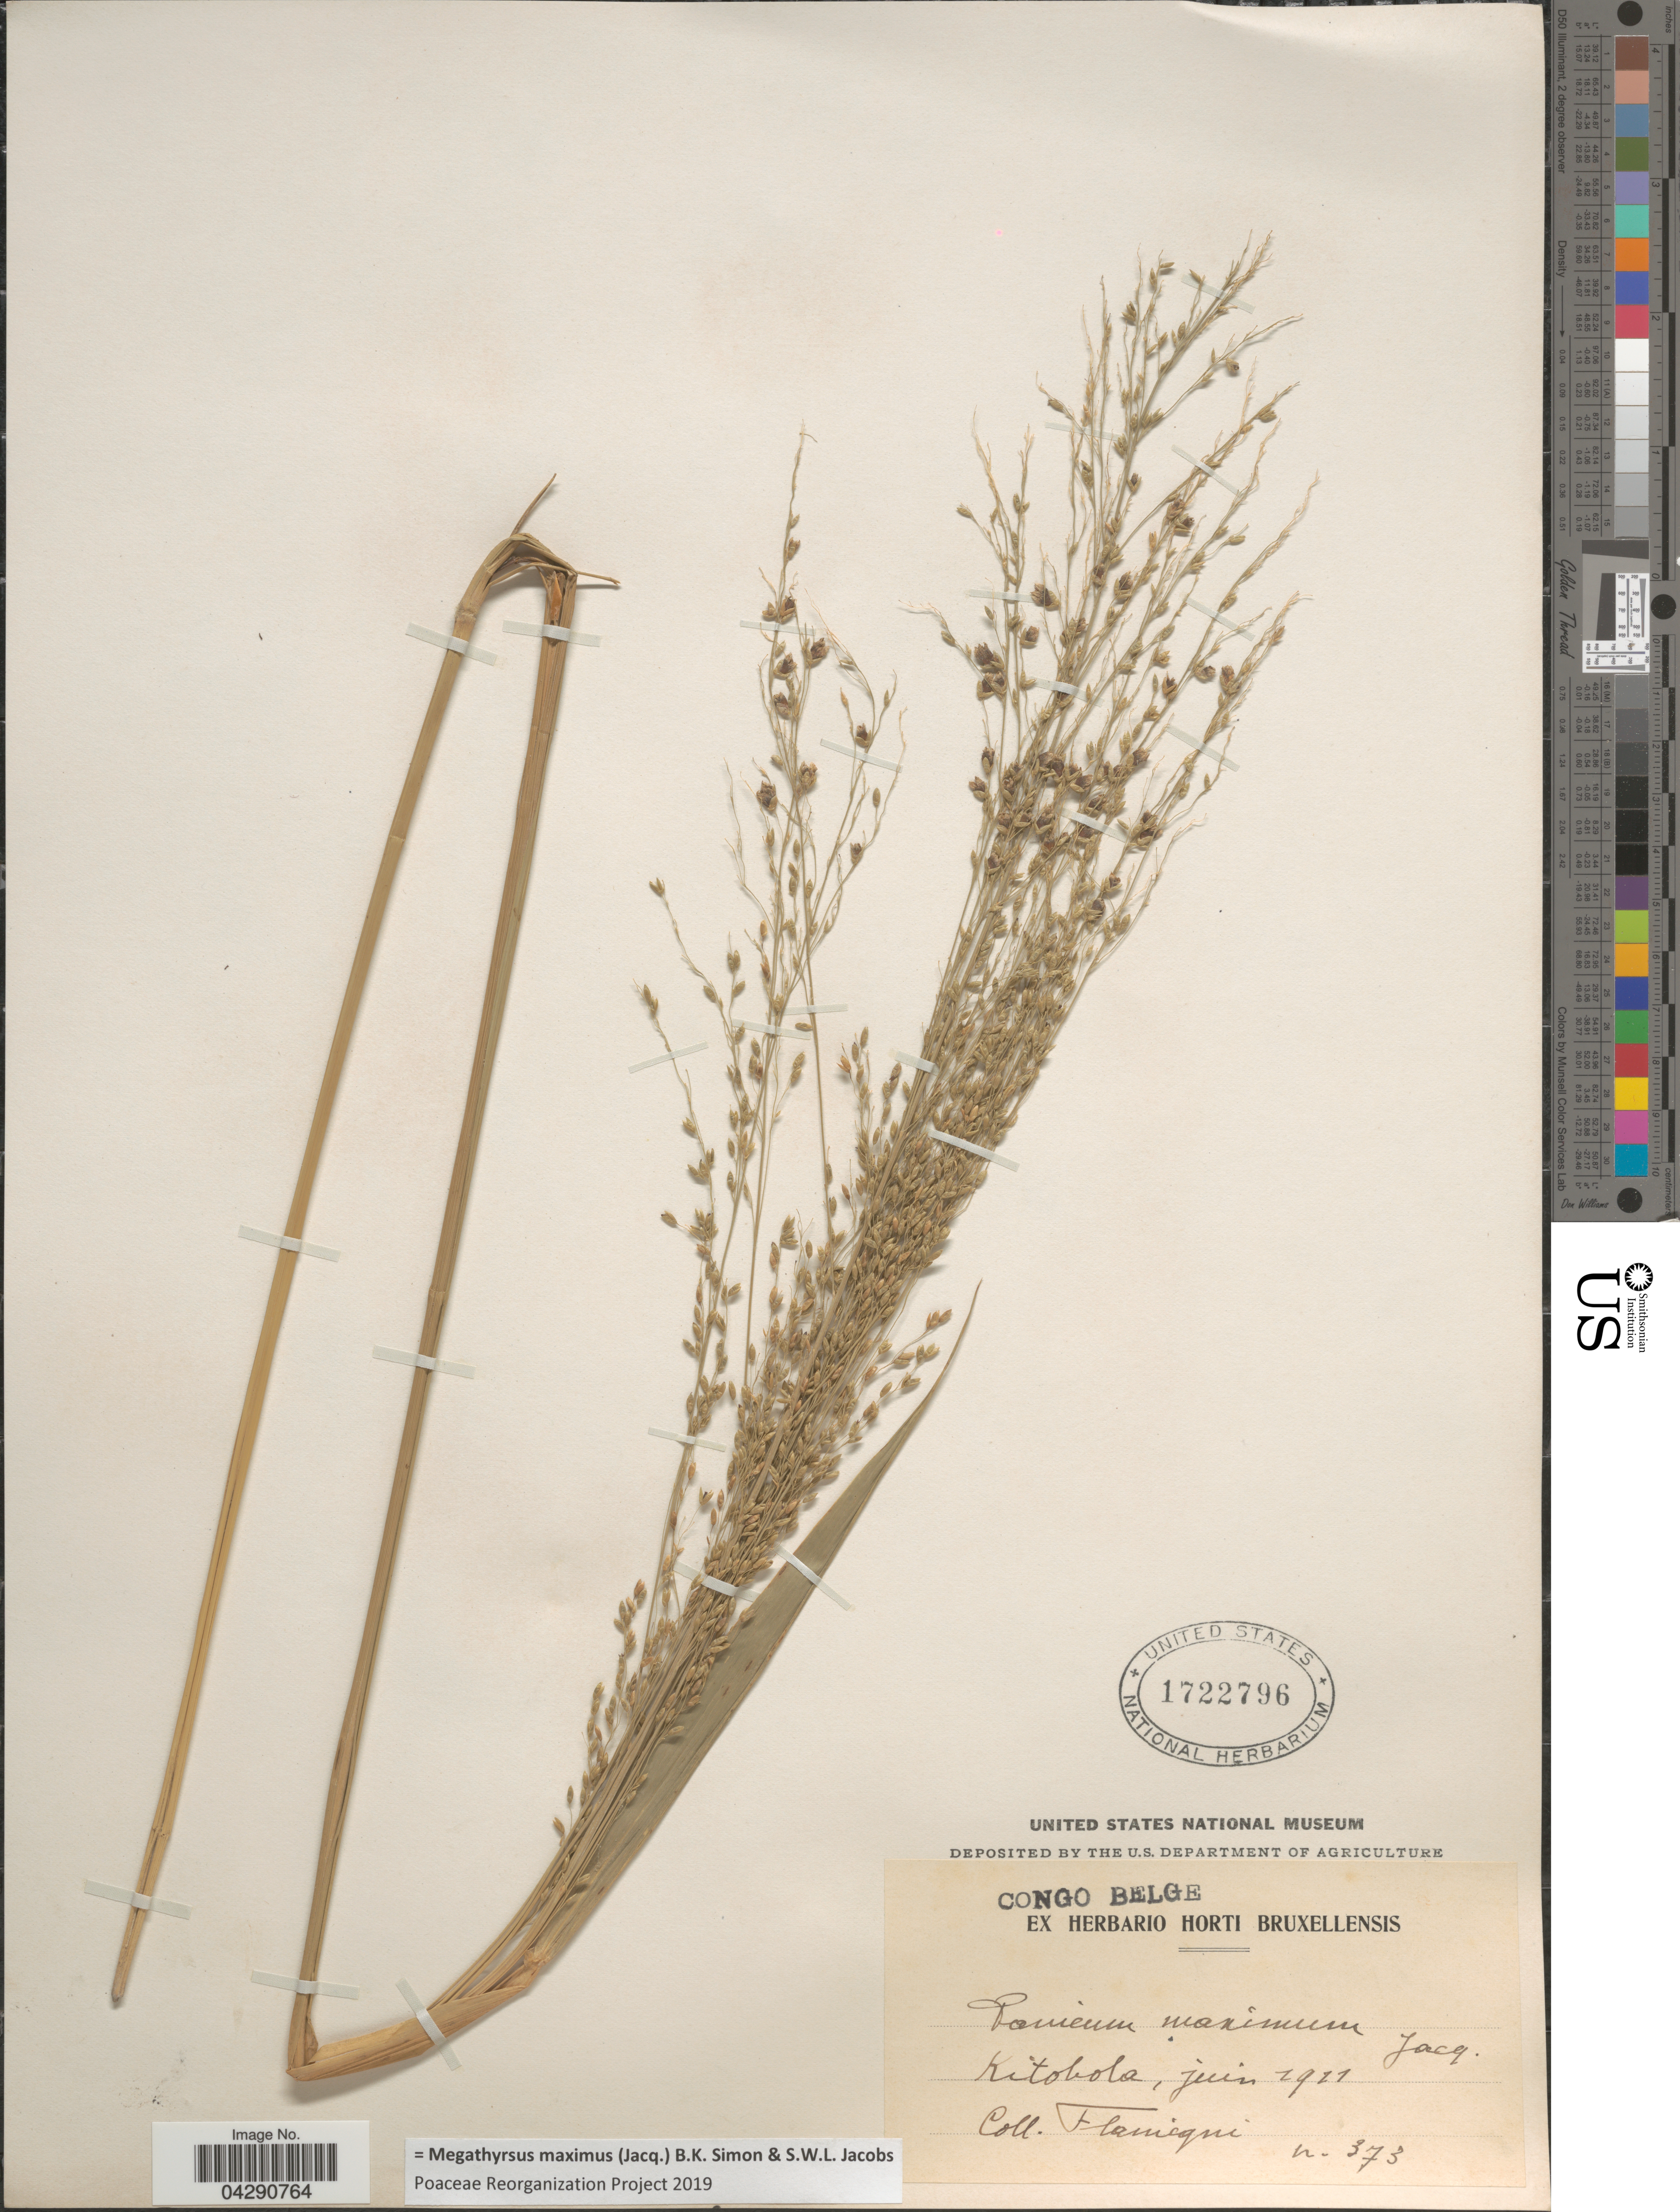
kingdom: Plantae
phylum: Tracheophyta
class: Liliopsida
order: Poales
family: Poaceae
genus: Megathyrsus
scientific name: Megathyrsus maximus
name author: (Jacq.) B.K. Simon & S.W.L. Jacobs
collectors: -. Flamiqni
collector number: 373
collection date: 1911-06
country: Congo, Democratic Republic of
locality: Congo Belge. Kitobola.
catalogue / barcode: US 1722796